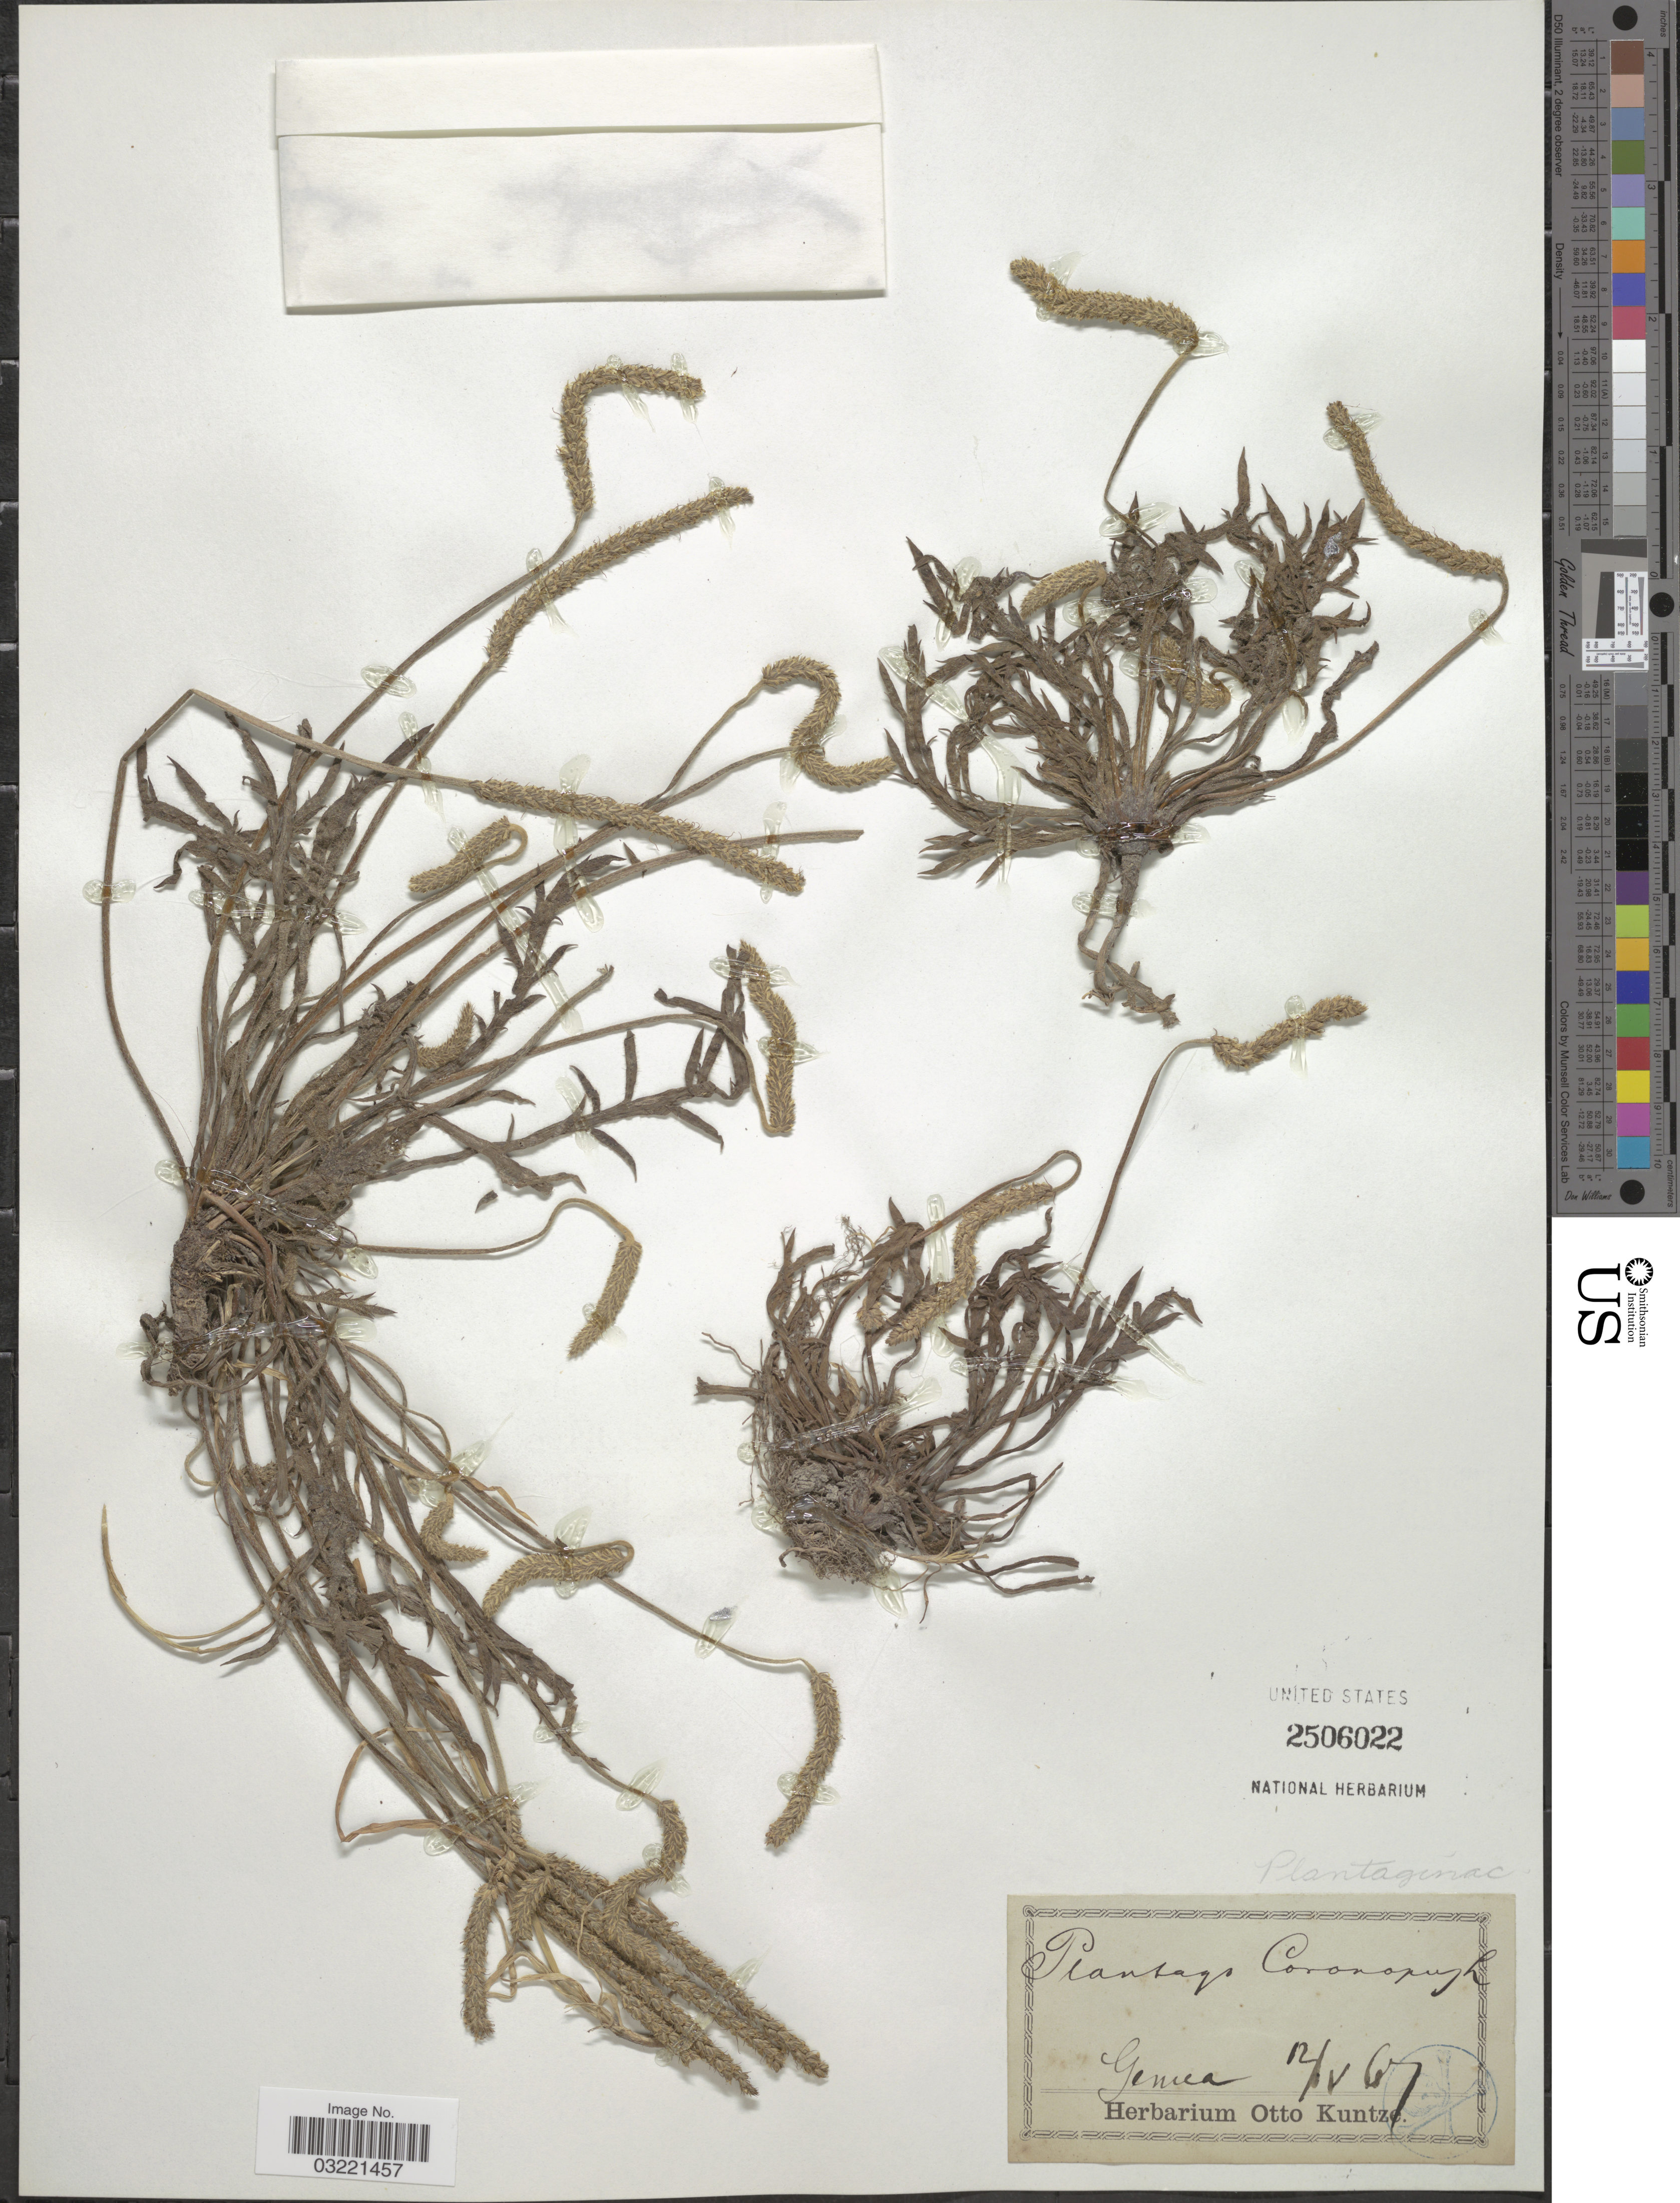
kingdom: Plantae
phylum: Tracheophyta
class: Magnoliopsida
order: Lamiales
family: Plantaginaceae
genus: Plantago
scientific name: Plantago coronopus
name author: L.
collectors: ex herb. Otto Kuntze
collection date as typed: Transcribed d/m/y: 12/5/67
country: Italy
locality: Genua.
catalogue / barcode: US 2506022